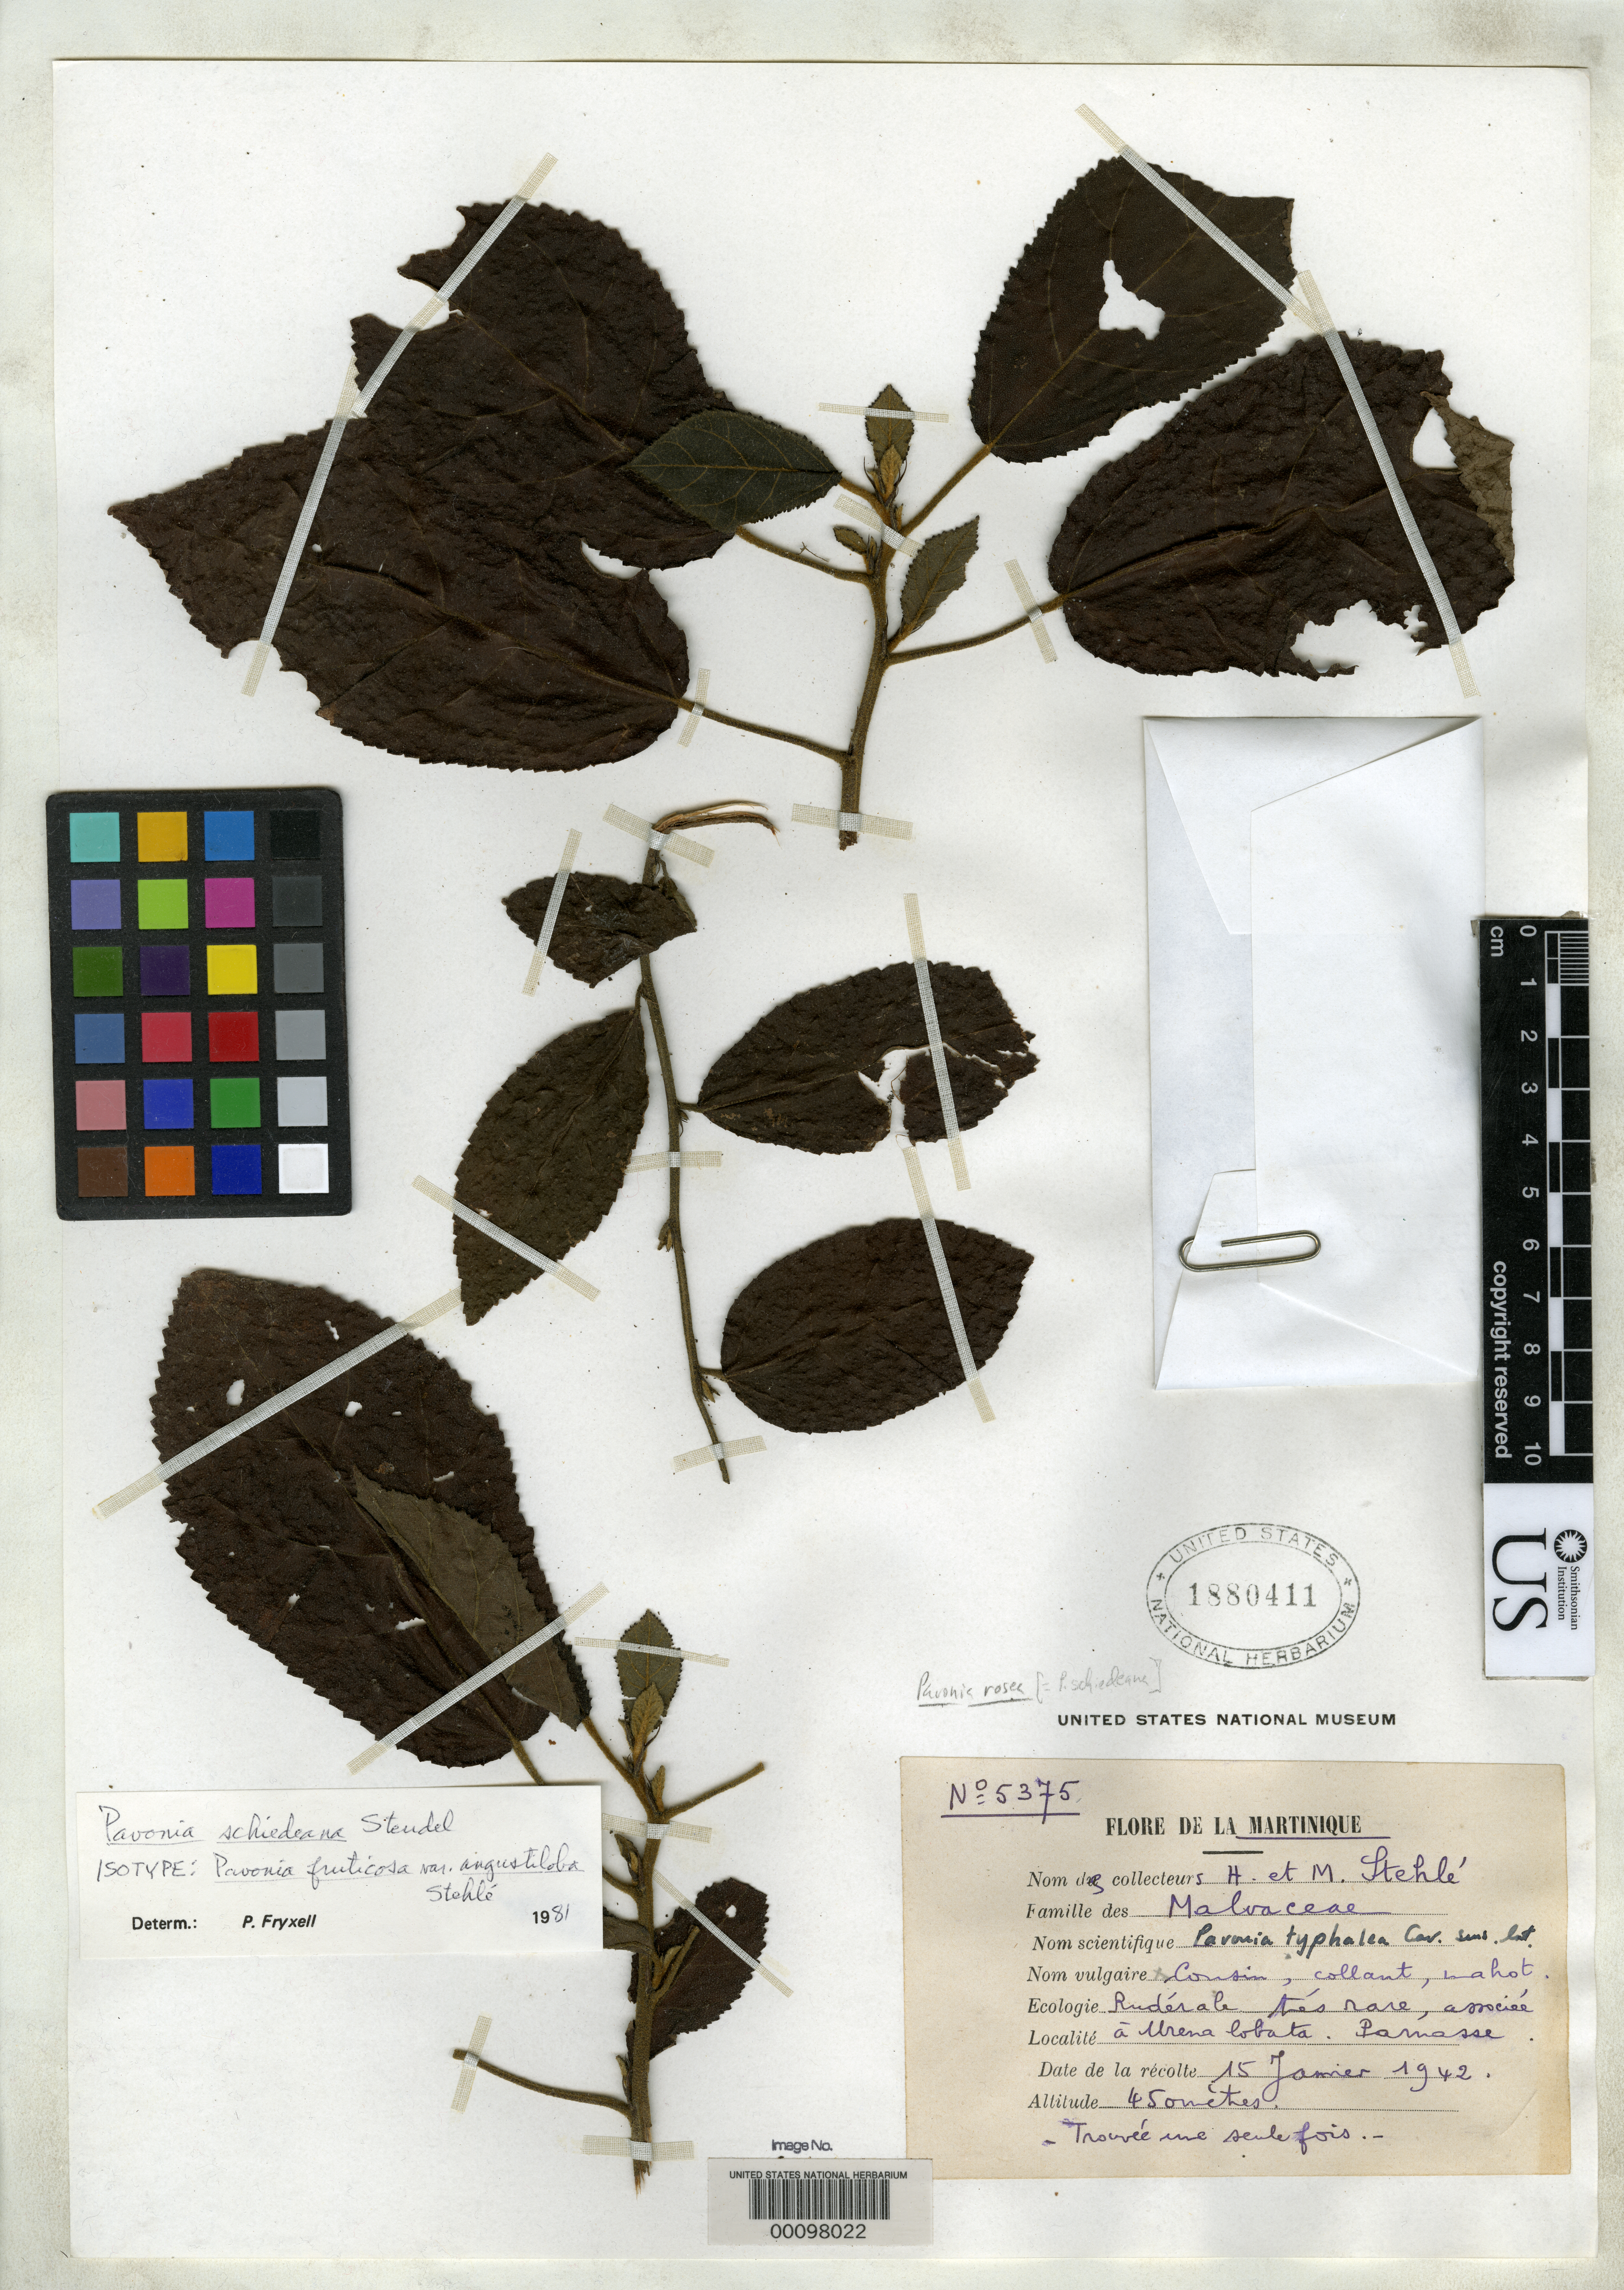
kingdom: Plantae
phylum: Tracheophyta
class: Magnoliopsida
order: Malvales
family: Malvaceae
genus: Pavonia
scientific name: Pavonia fruticosa var. angustiloba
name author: Stehlé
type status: Isotype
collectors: H. Stehlé & M. Stehlé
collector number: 5375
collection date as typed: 15 Jan 1942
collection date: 1942-01-15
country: Martinique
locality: Parnasse.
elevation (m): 45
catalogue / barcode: US 1880411